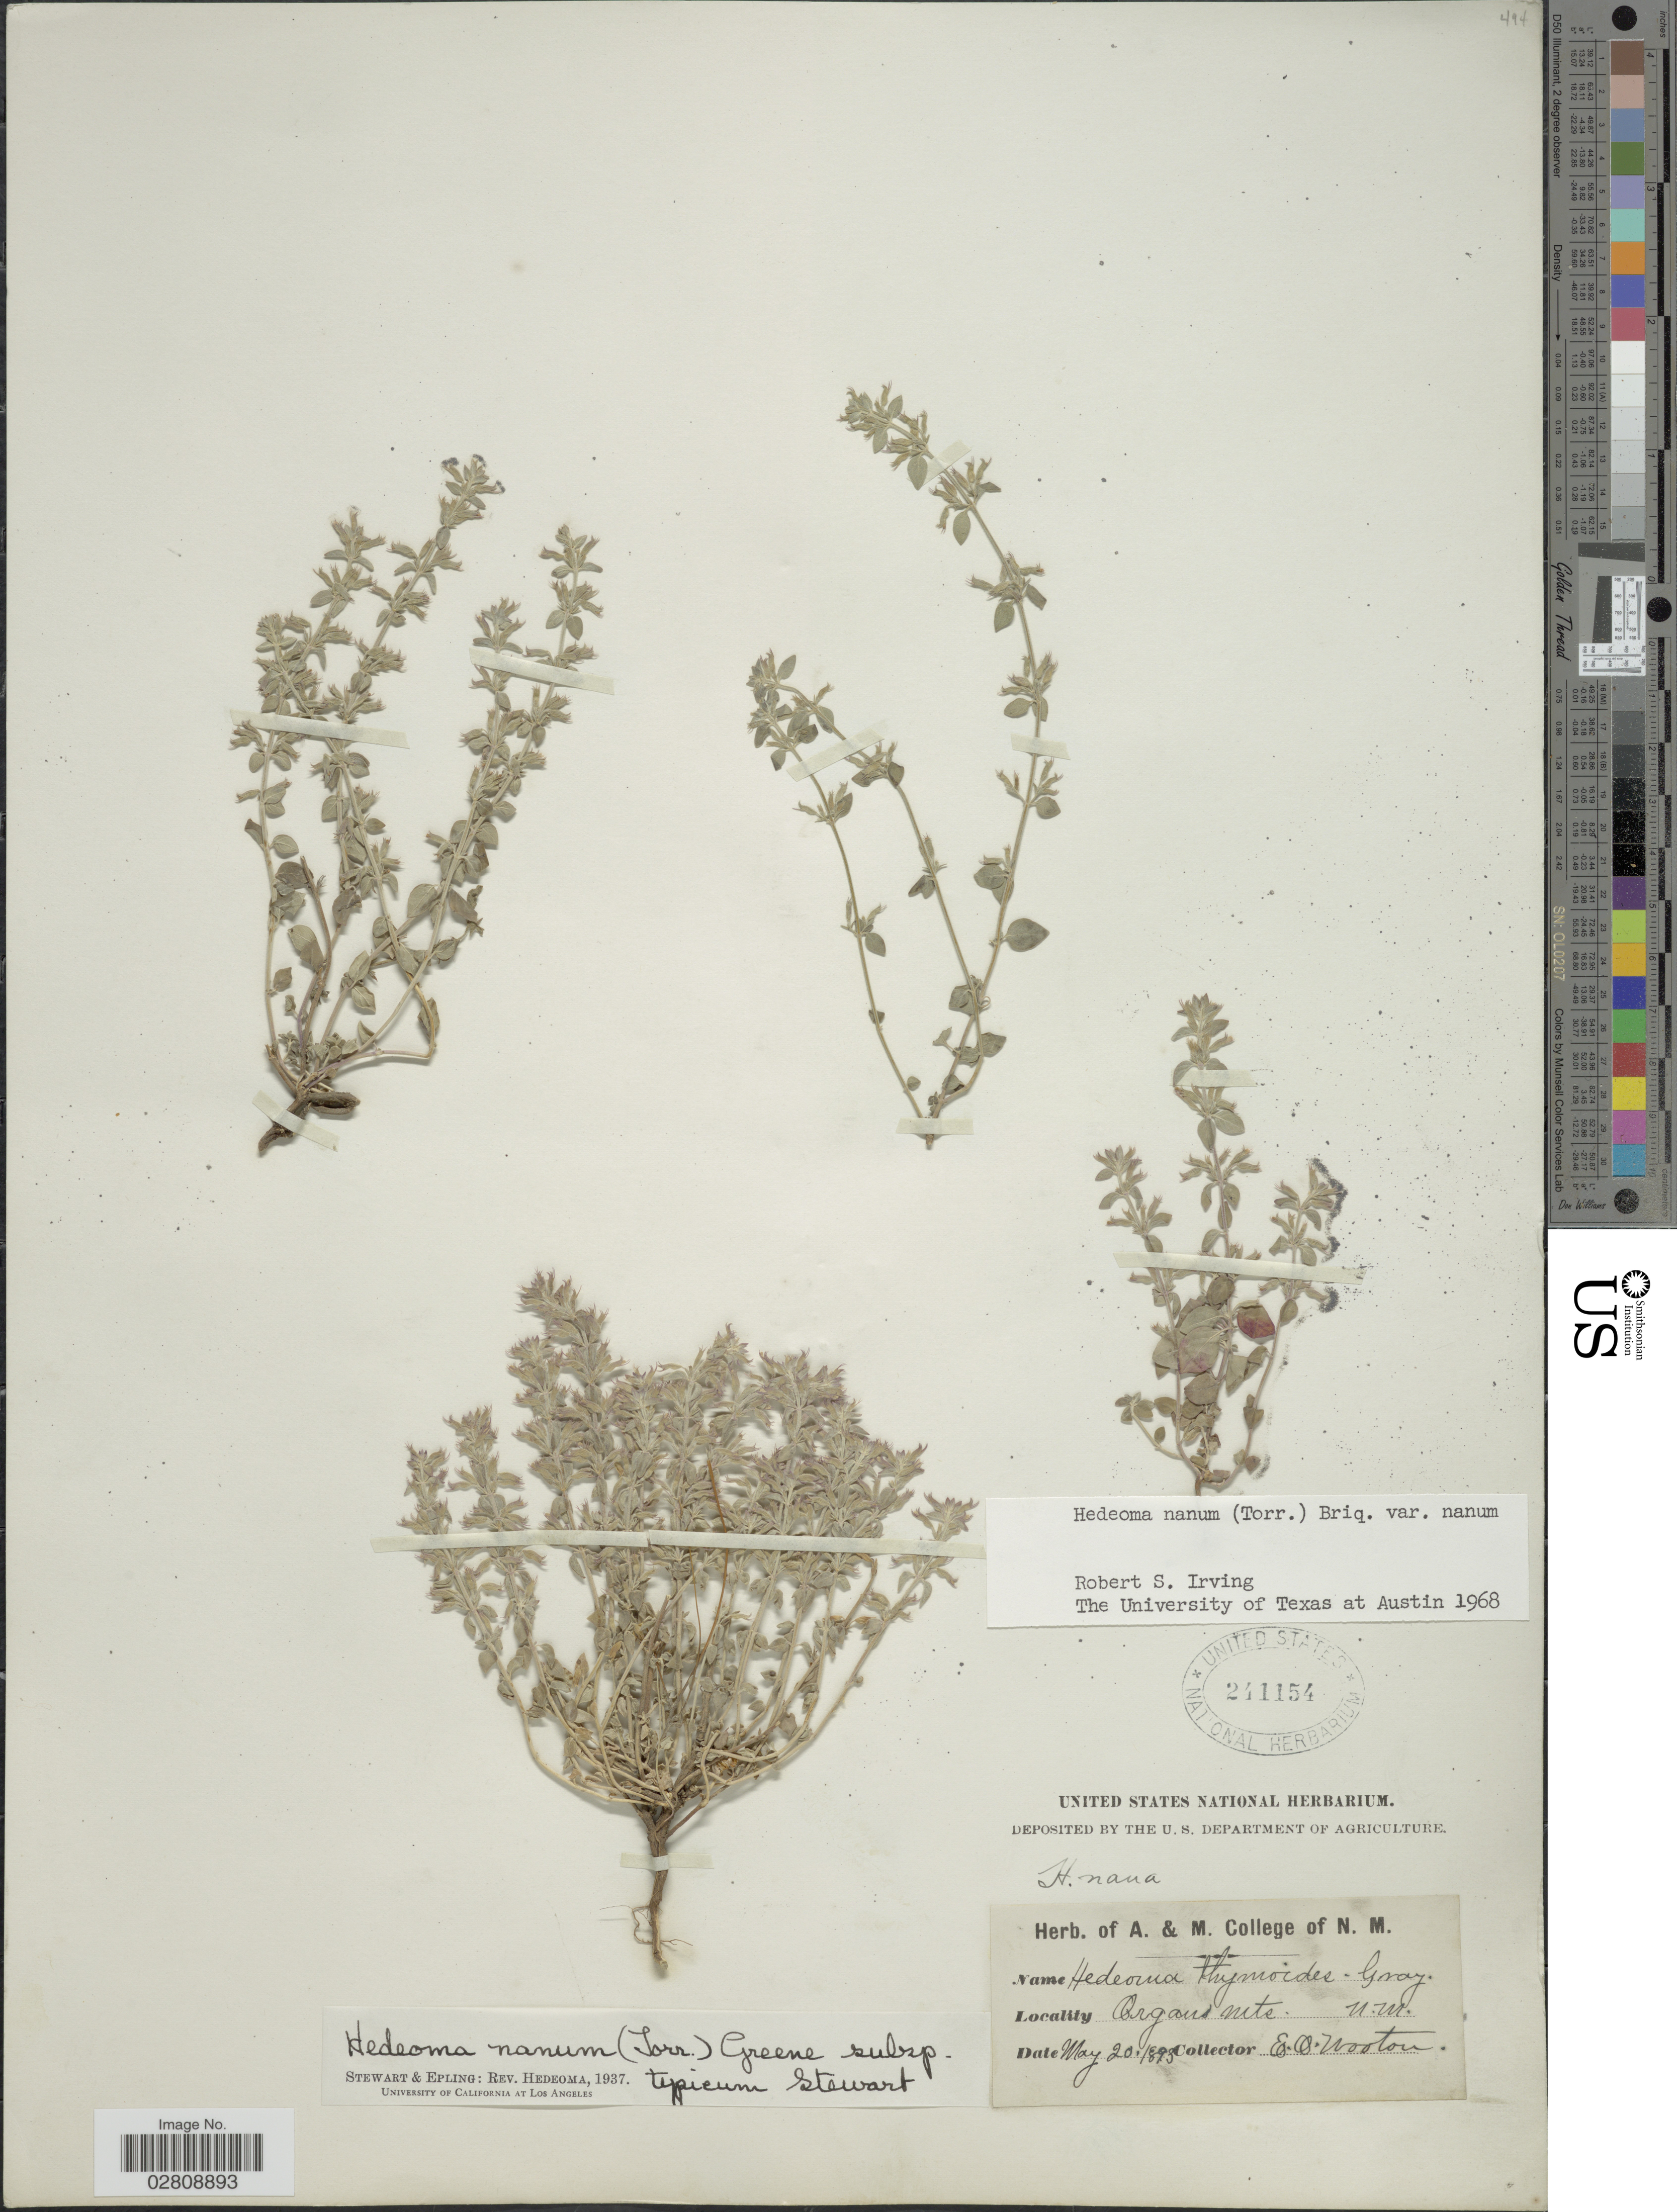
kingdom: Plantae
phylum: Tracheophyta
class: Magnoliopsida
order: Lamiales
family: Lamiaceae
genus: Hedeoma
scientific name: Hedeoma nana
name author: (Torr.) Briq.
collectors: E. O. Wooton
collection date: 1893-05-20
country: United States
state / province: New Mexico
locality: Organ Mts.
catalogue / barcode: US 241154